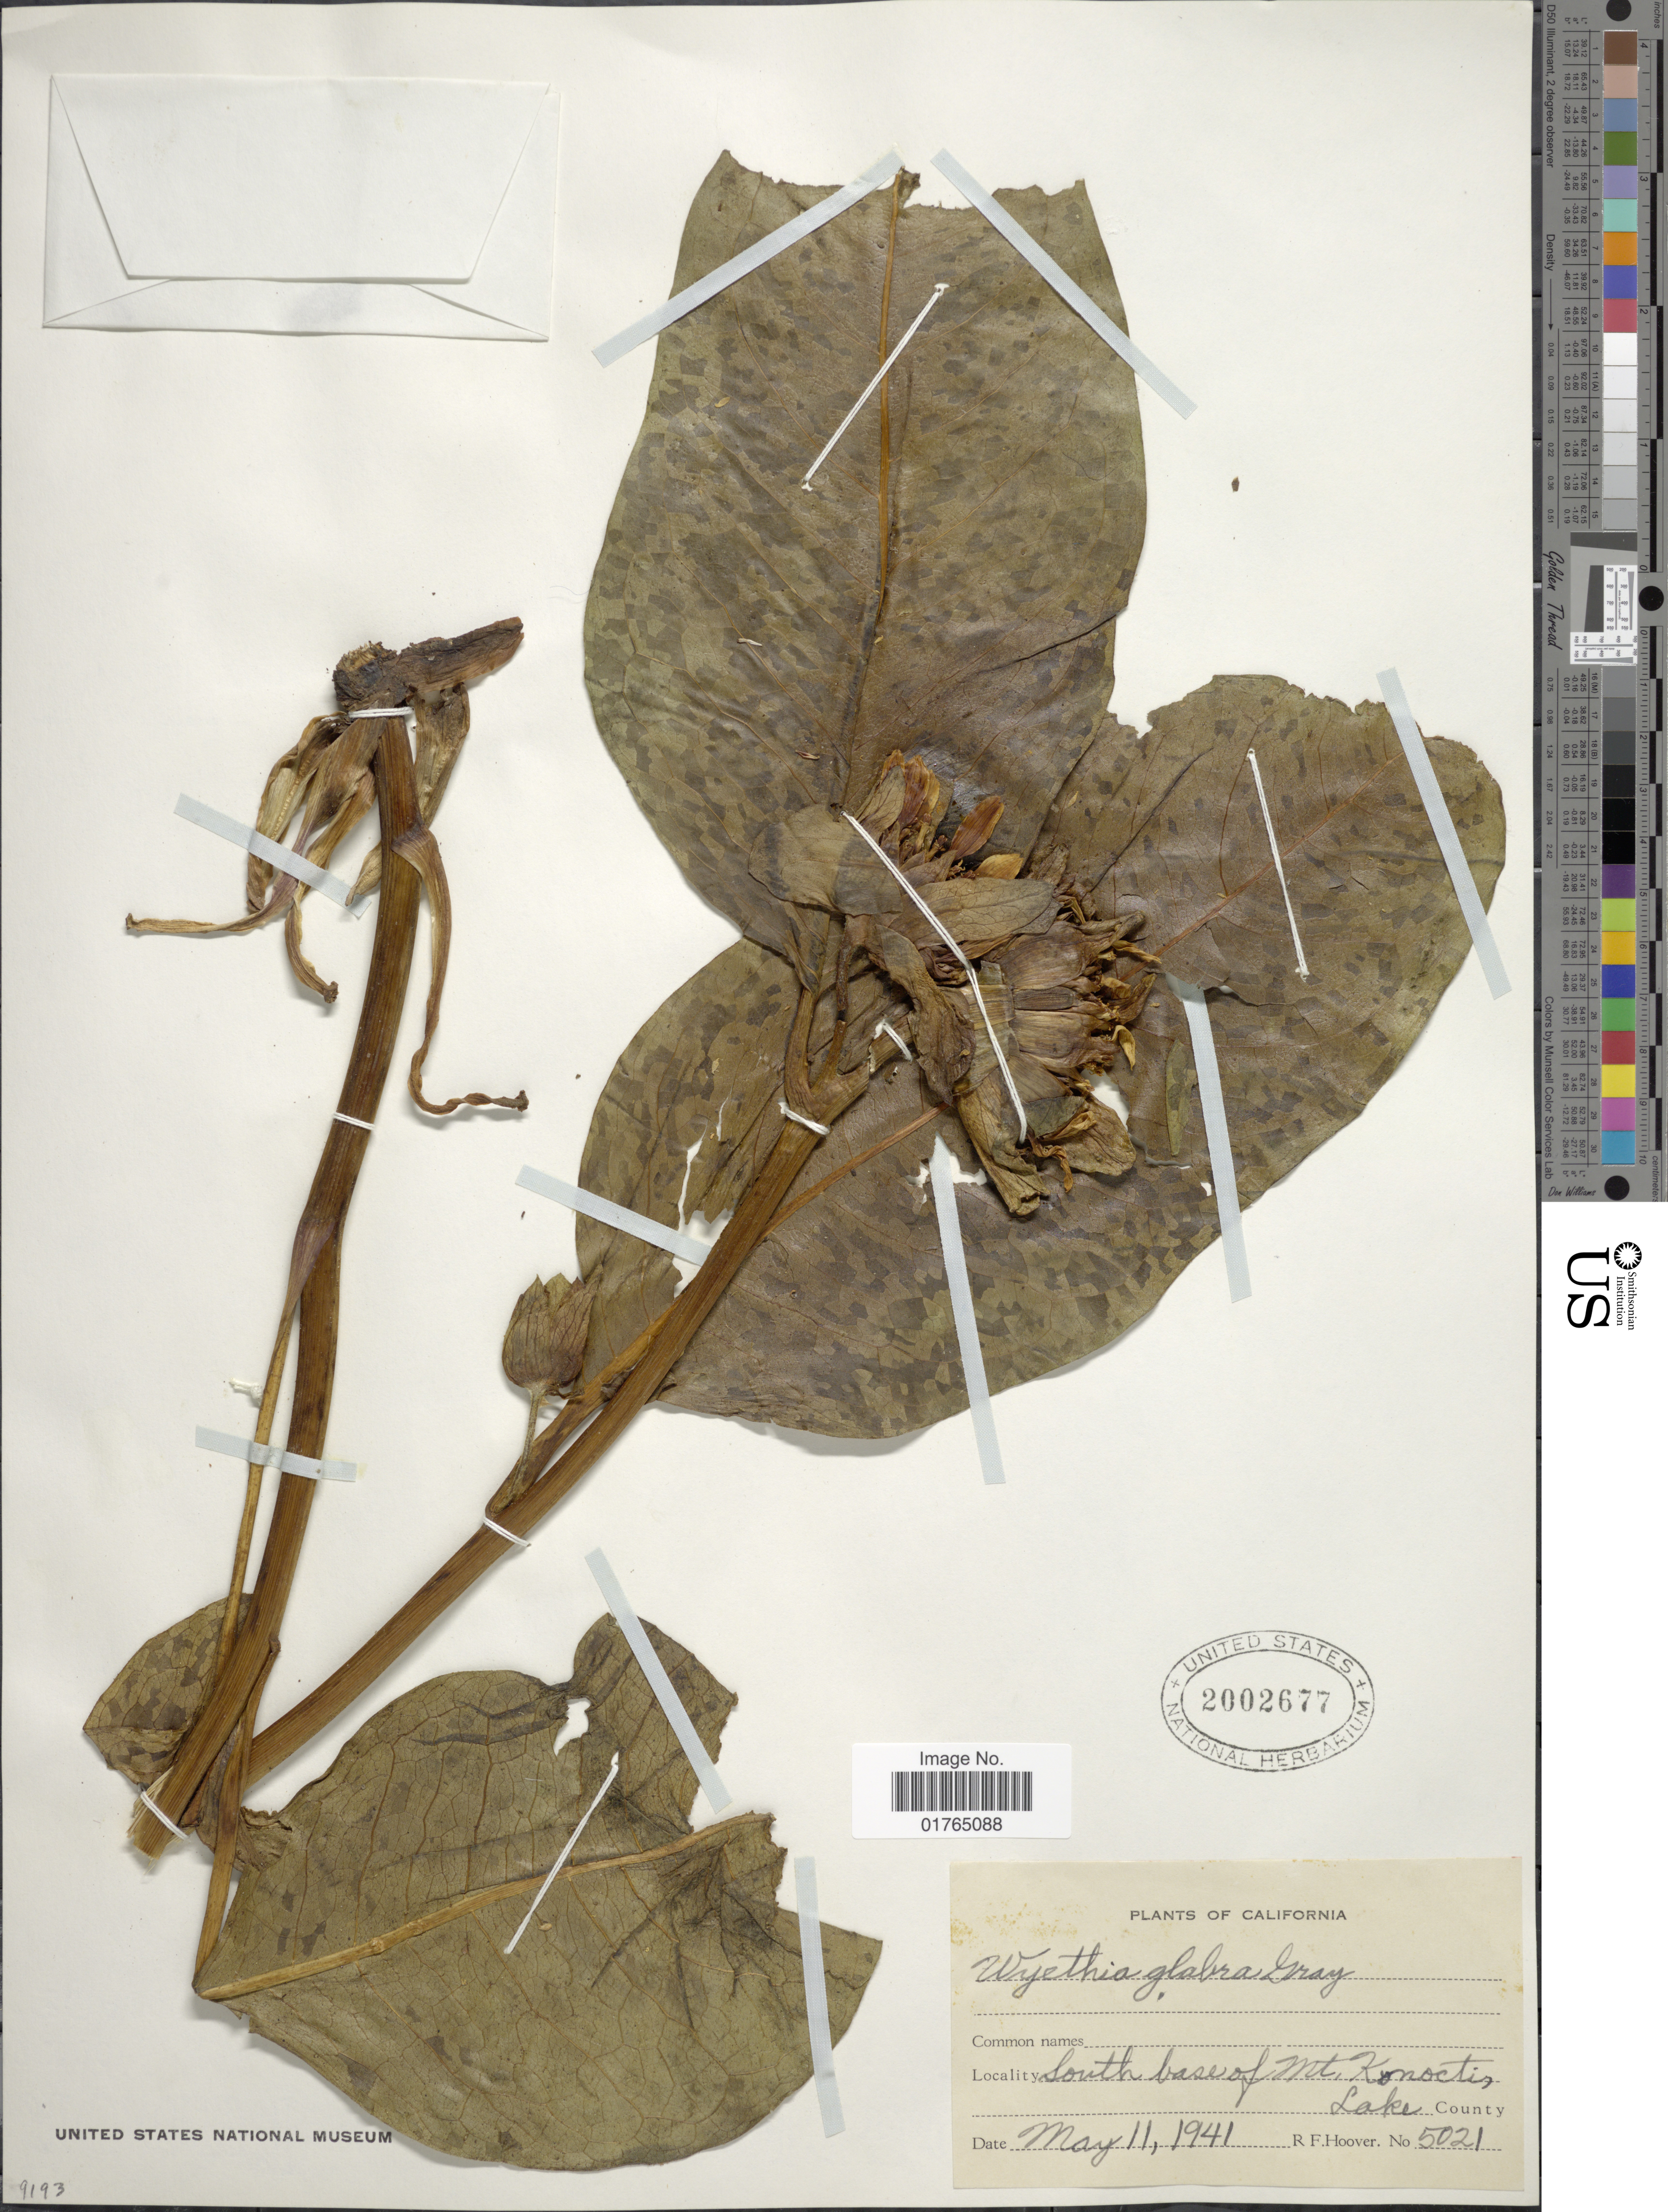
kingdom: Plantae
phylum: Tracheophyta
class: Magnoliopsida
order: Asterales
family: Asteraceae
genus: Wyethia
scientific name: Wyethia glabra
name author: A. Gray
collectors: R. F. Hoover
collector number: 5021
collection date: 1941-05-11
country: United States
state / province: California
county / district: Lake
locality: South base of Mt. Konocti, Lake County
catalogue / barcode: US 2002677